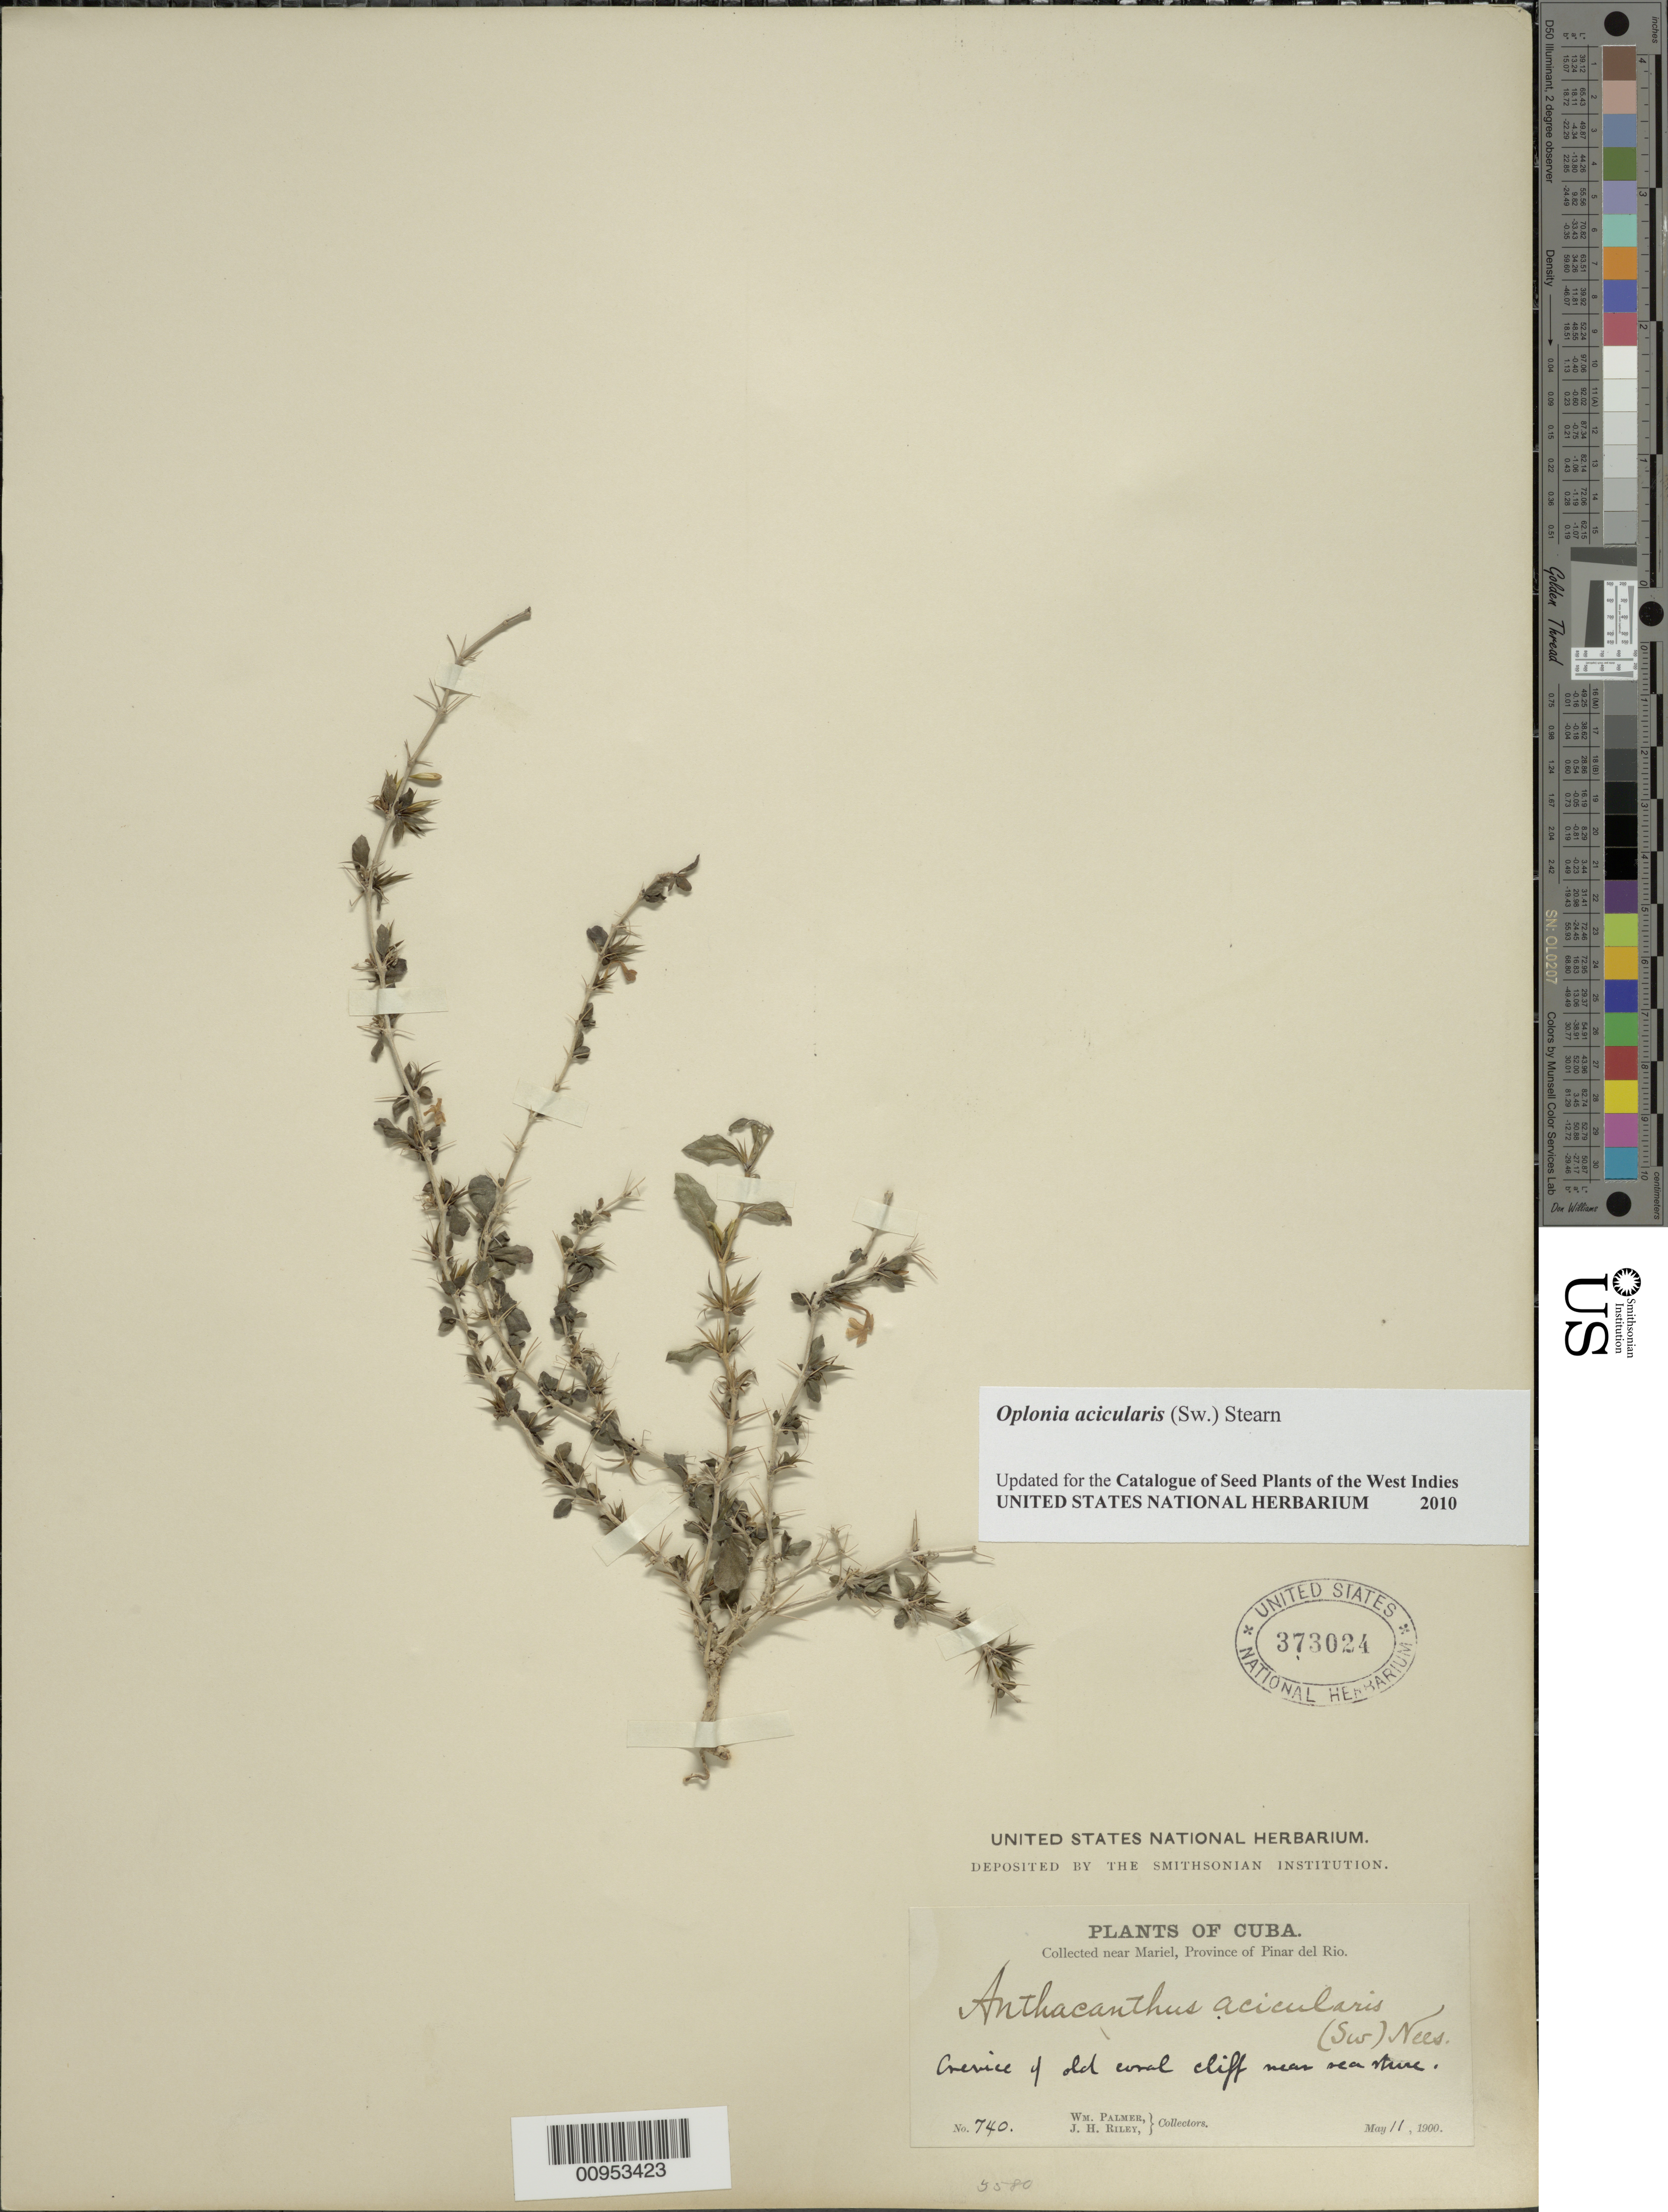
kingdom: Plantae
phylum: Tracheophyta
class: Magnoliopsida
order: Lamiales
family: Acanthaceae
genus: Oplonia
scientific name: Oplonia acicularis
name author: (Sw.) Stearn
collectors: W. Palmer & J. H. Riley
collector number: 740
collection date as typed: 11 May 1900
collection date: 1900-05-11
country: Cuba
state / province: Pinar del Rio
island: Cuba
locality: Near Mariel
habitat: Crevice of old cliff near seashore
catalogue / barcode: US 373024